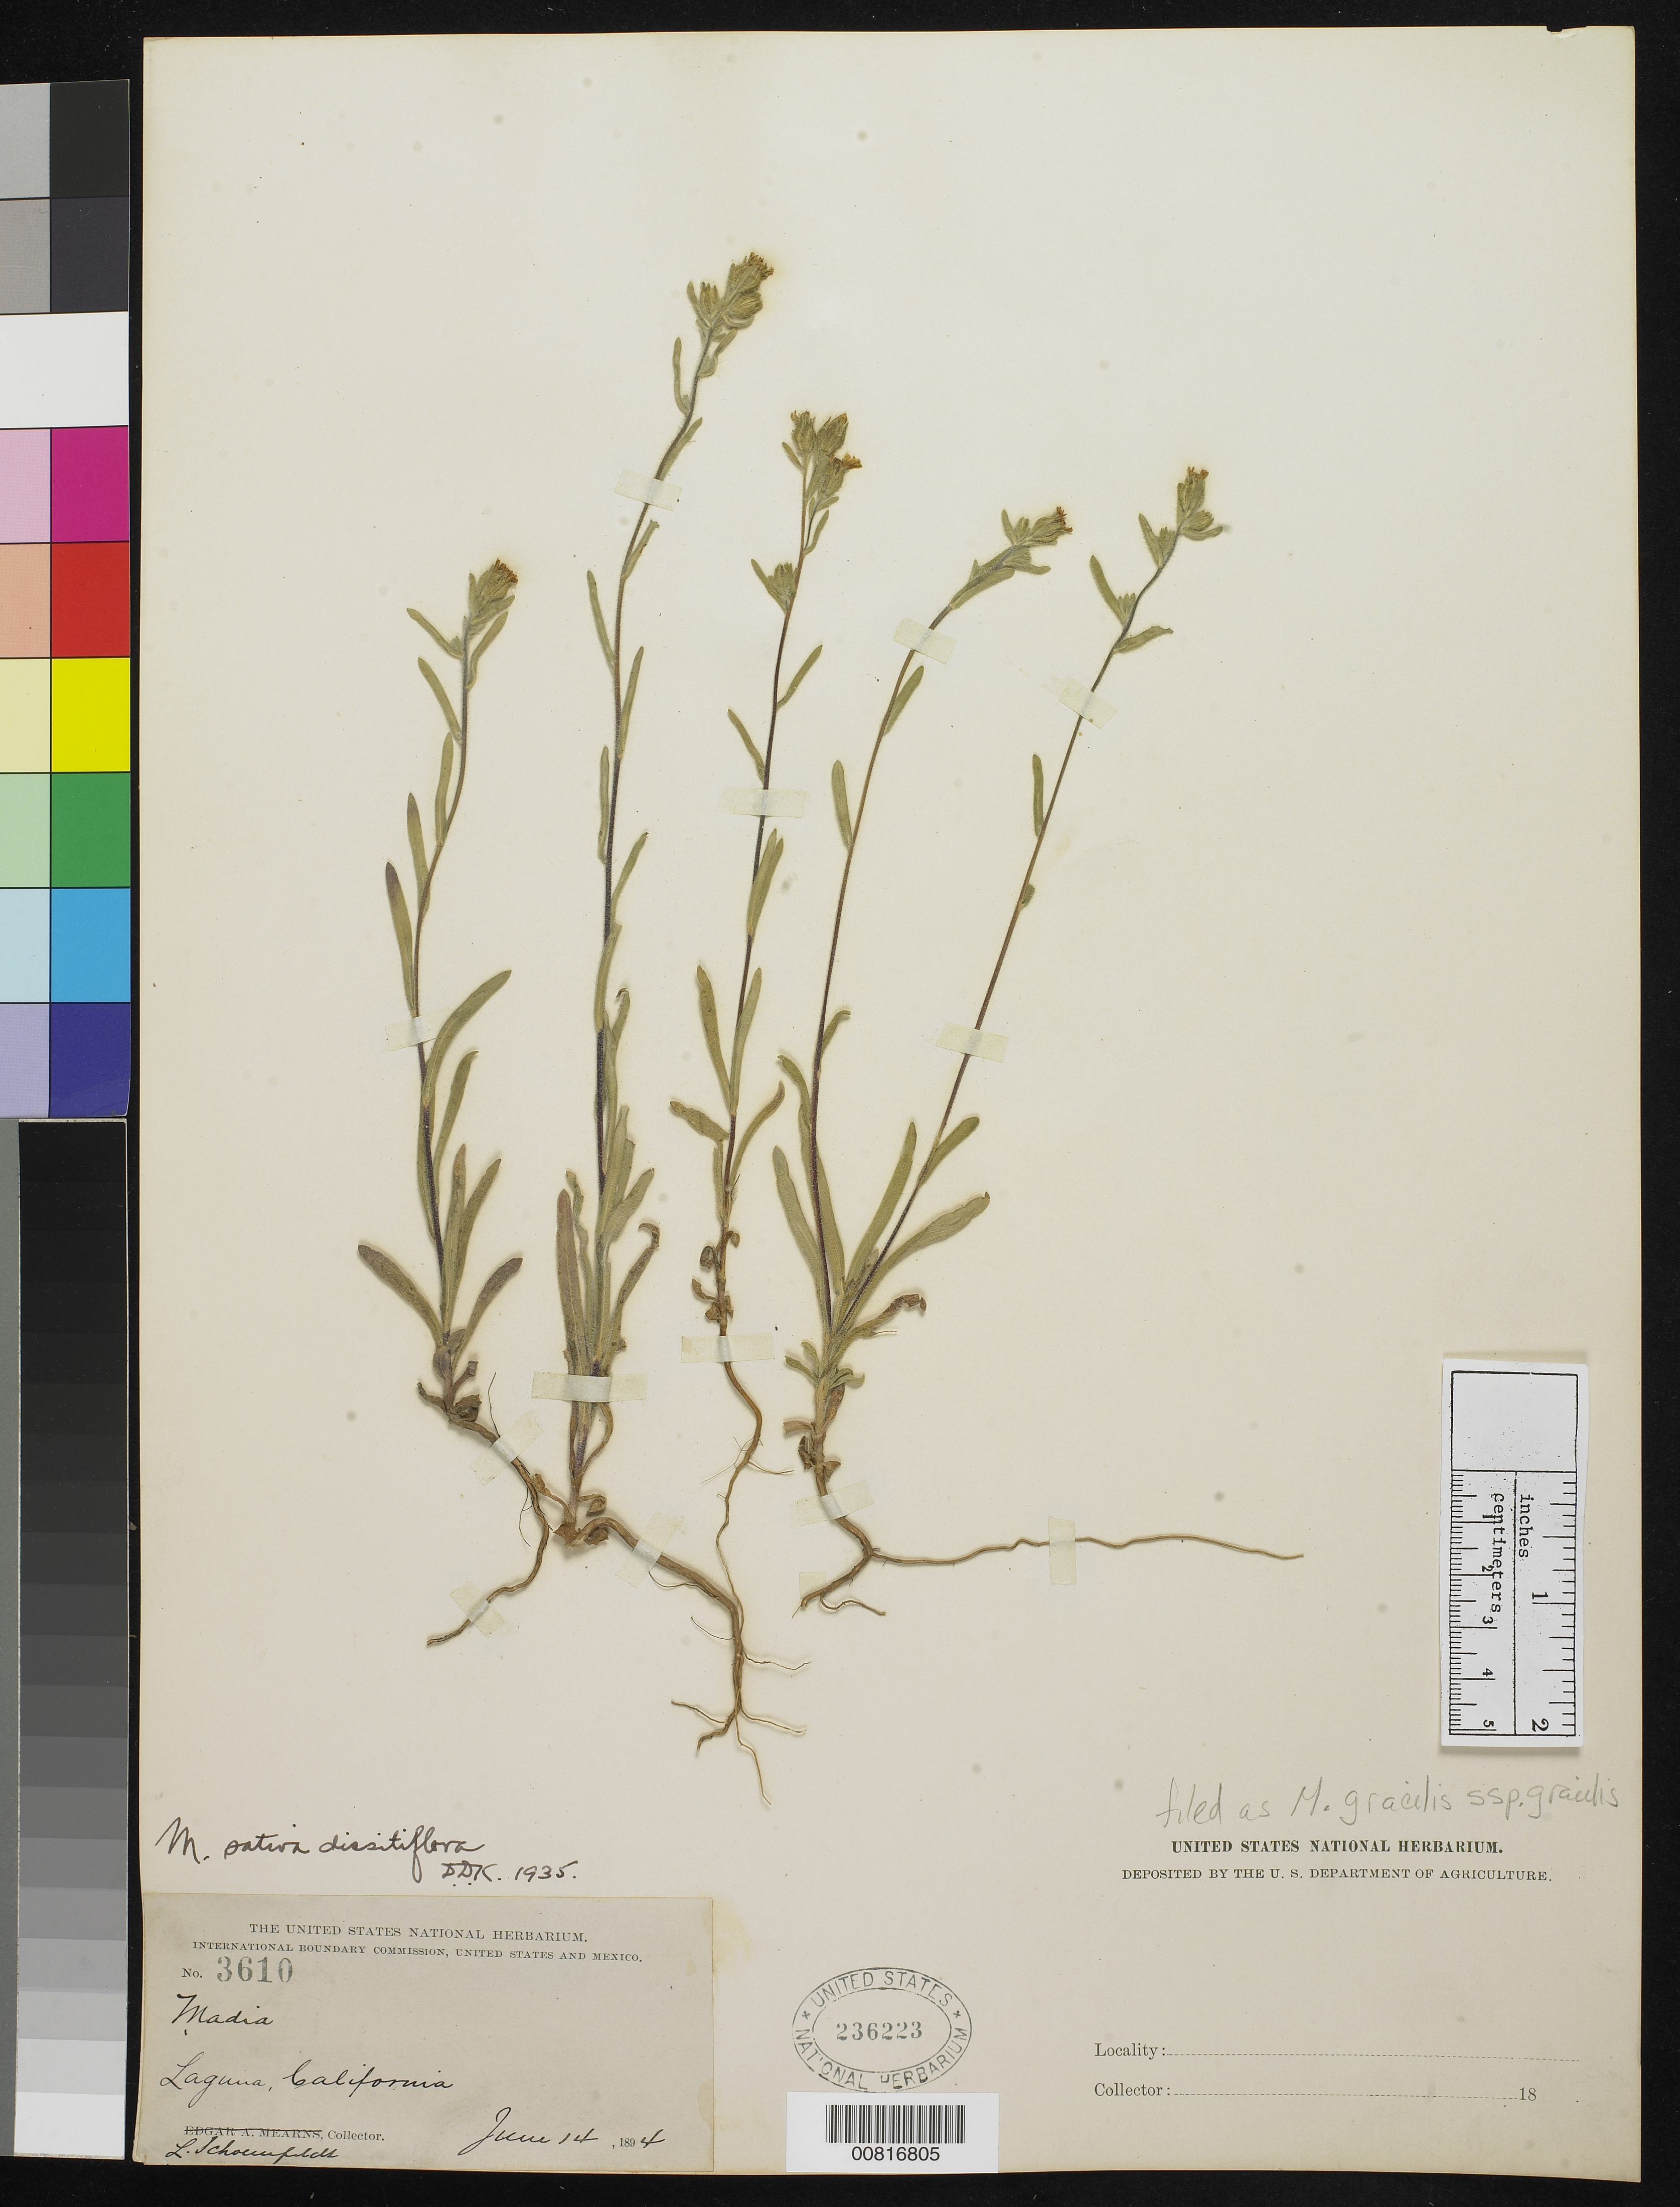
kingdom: Plantae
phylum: Tracheophyta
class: Magnoliopsida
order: Asterales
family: Asteraceae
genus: Madia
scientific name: Madia gracilis subsp. gracilis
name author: (Sm.) D.D. Keck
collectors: L. Schoenfeldt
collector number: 3610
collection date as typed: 14 Jun 1894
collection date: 1894-06-14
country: United States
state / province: California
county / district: Orange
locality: Laguna, California.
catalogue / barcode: US 236223